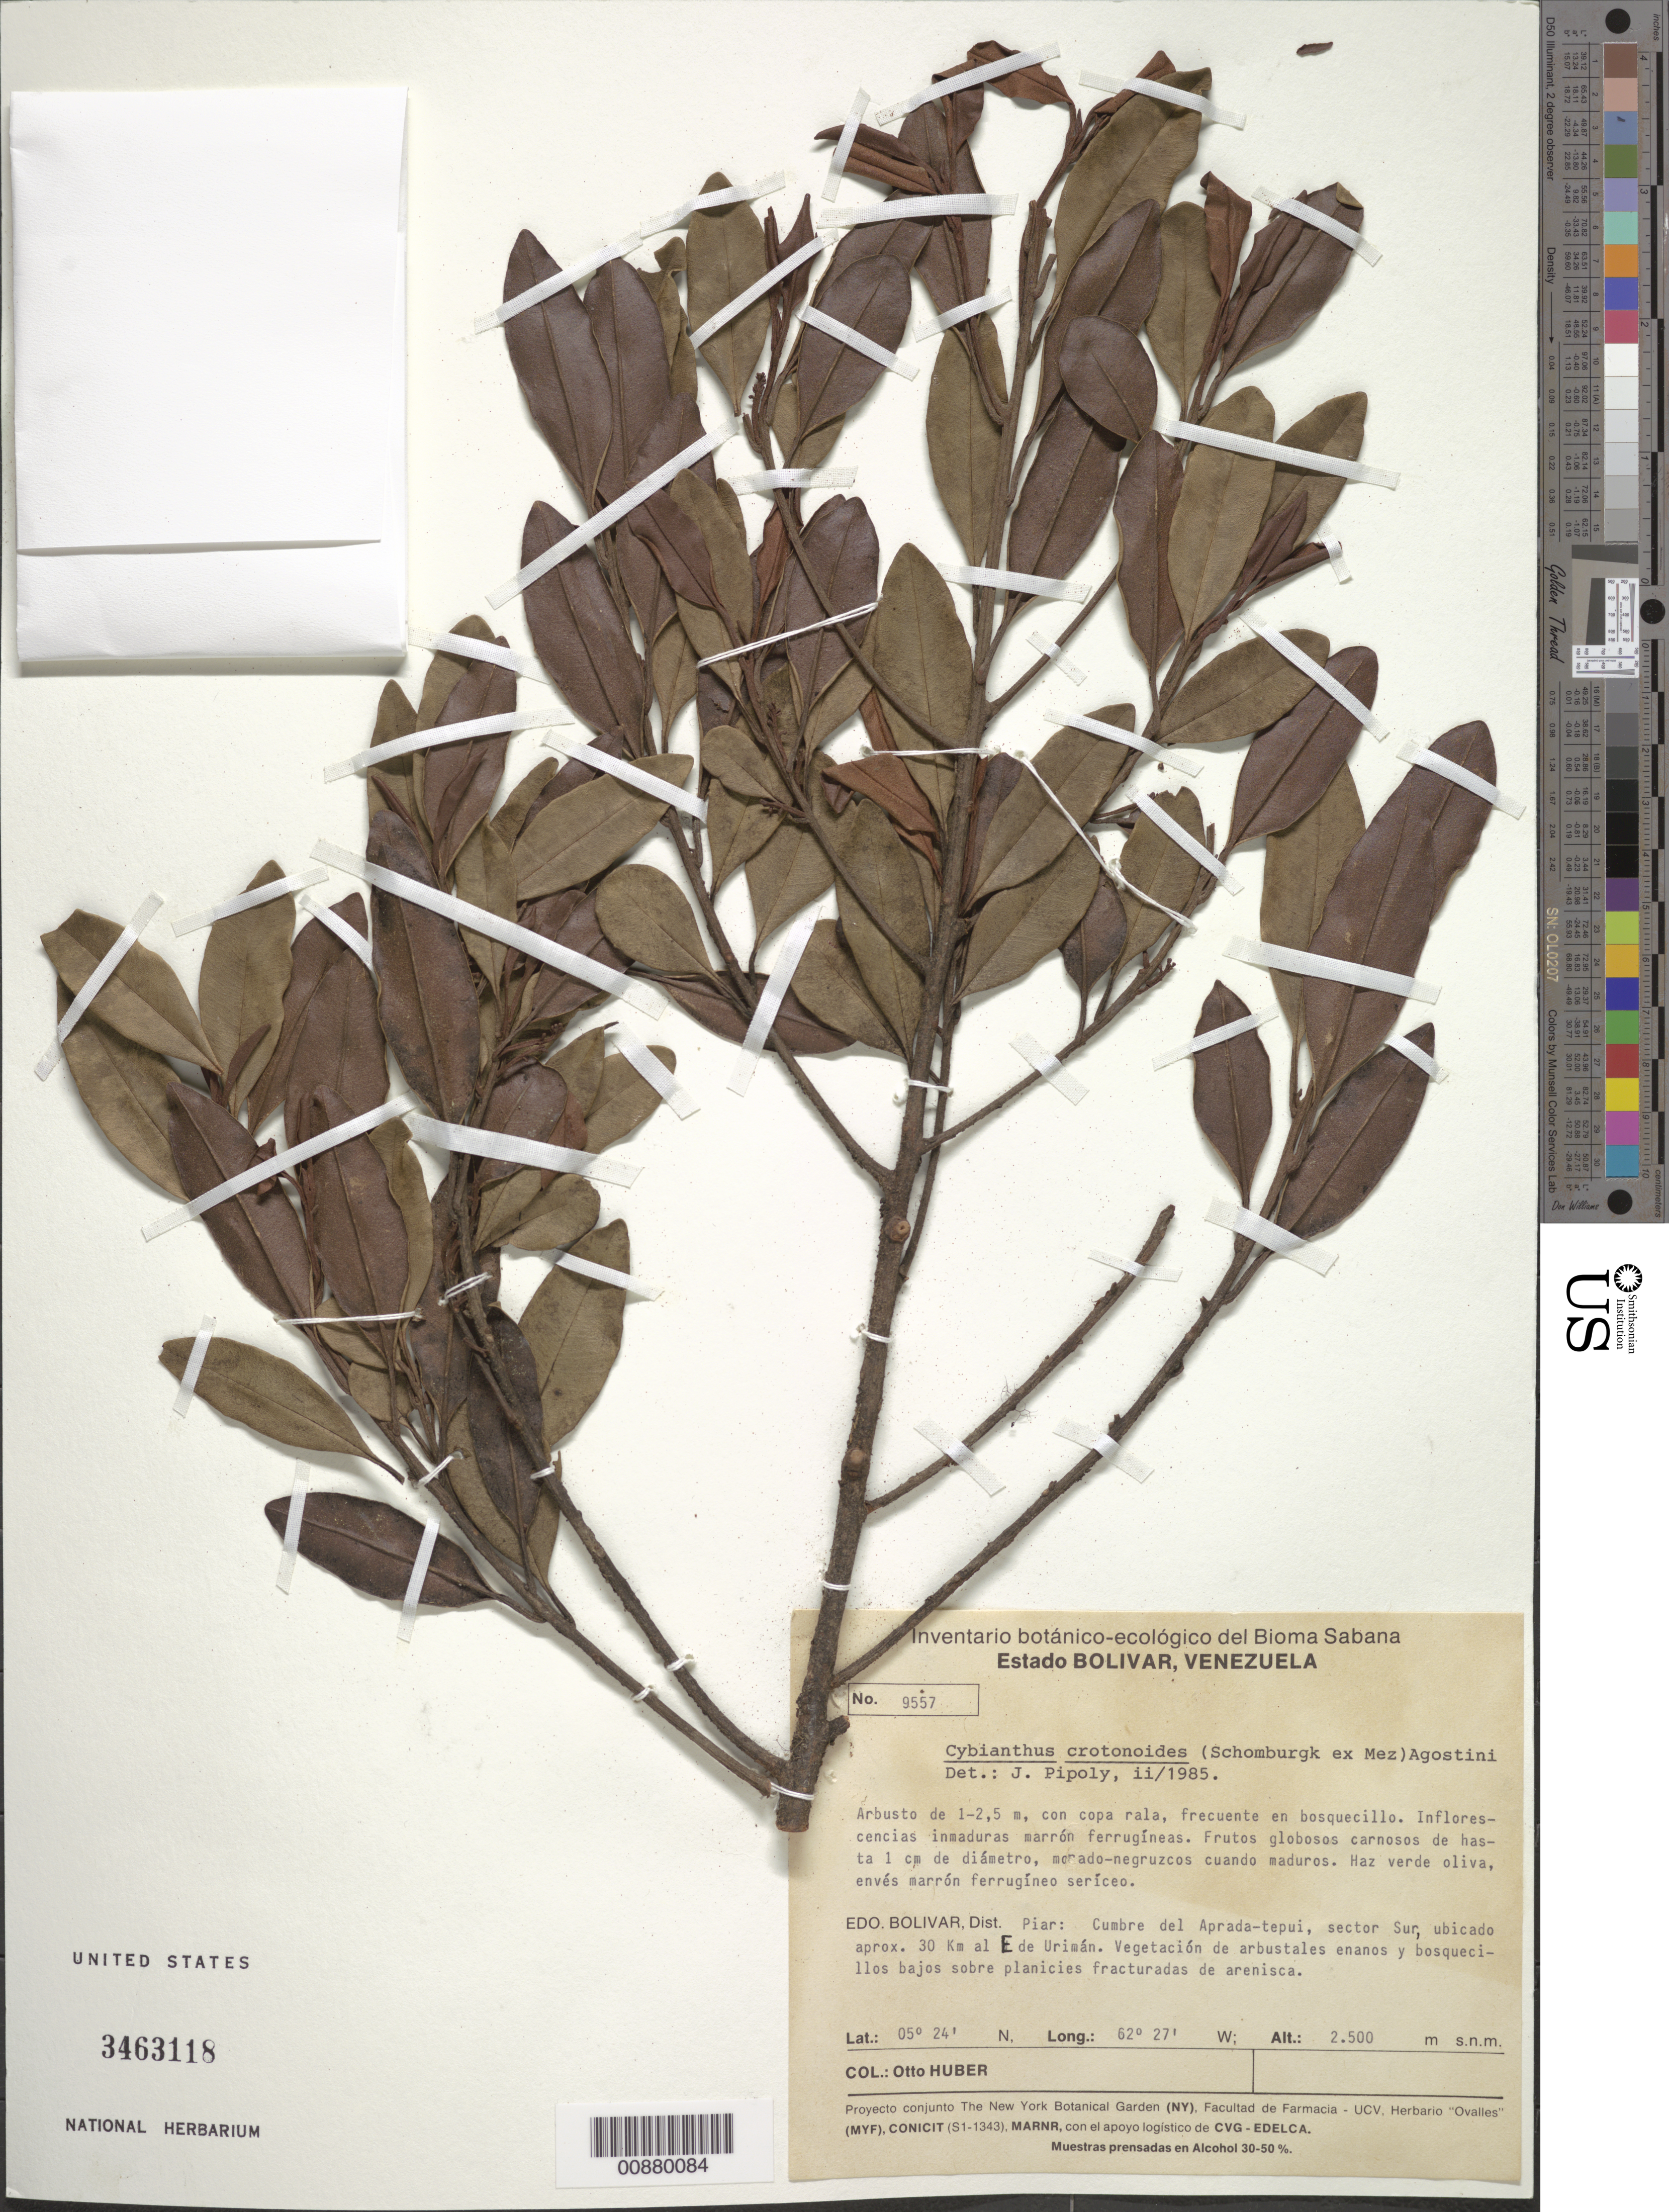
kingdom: Plantae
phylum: Tracheophyta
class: Magnoliopsida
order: Ericales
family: Primulaceae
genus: Cybianthus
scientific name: Cybianthus crotonoides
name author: (M.R. Schomb. ex Mez) G. Agostini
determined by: Pipoly, J. J., III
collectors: O. Huber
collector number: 9557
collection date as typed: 30-Jun-84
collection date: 1984-06-30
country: Venezuela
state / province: Bolívar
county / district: Piar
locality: Aprada-tepuí cumbre, sector sur ubicado ca. 30 km al E de Urimán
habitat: Bosquecillo; vegetation de arbustales enanos y bosquecillos bajos sobre planicies fracturdas de arenisca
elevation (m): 2500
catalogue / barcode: US 3463118